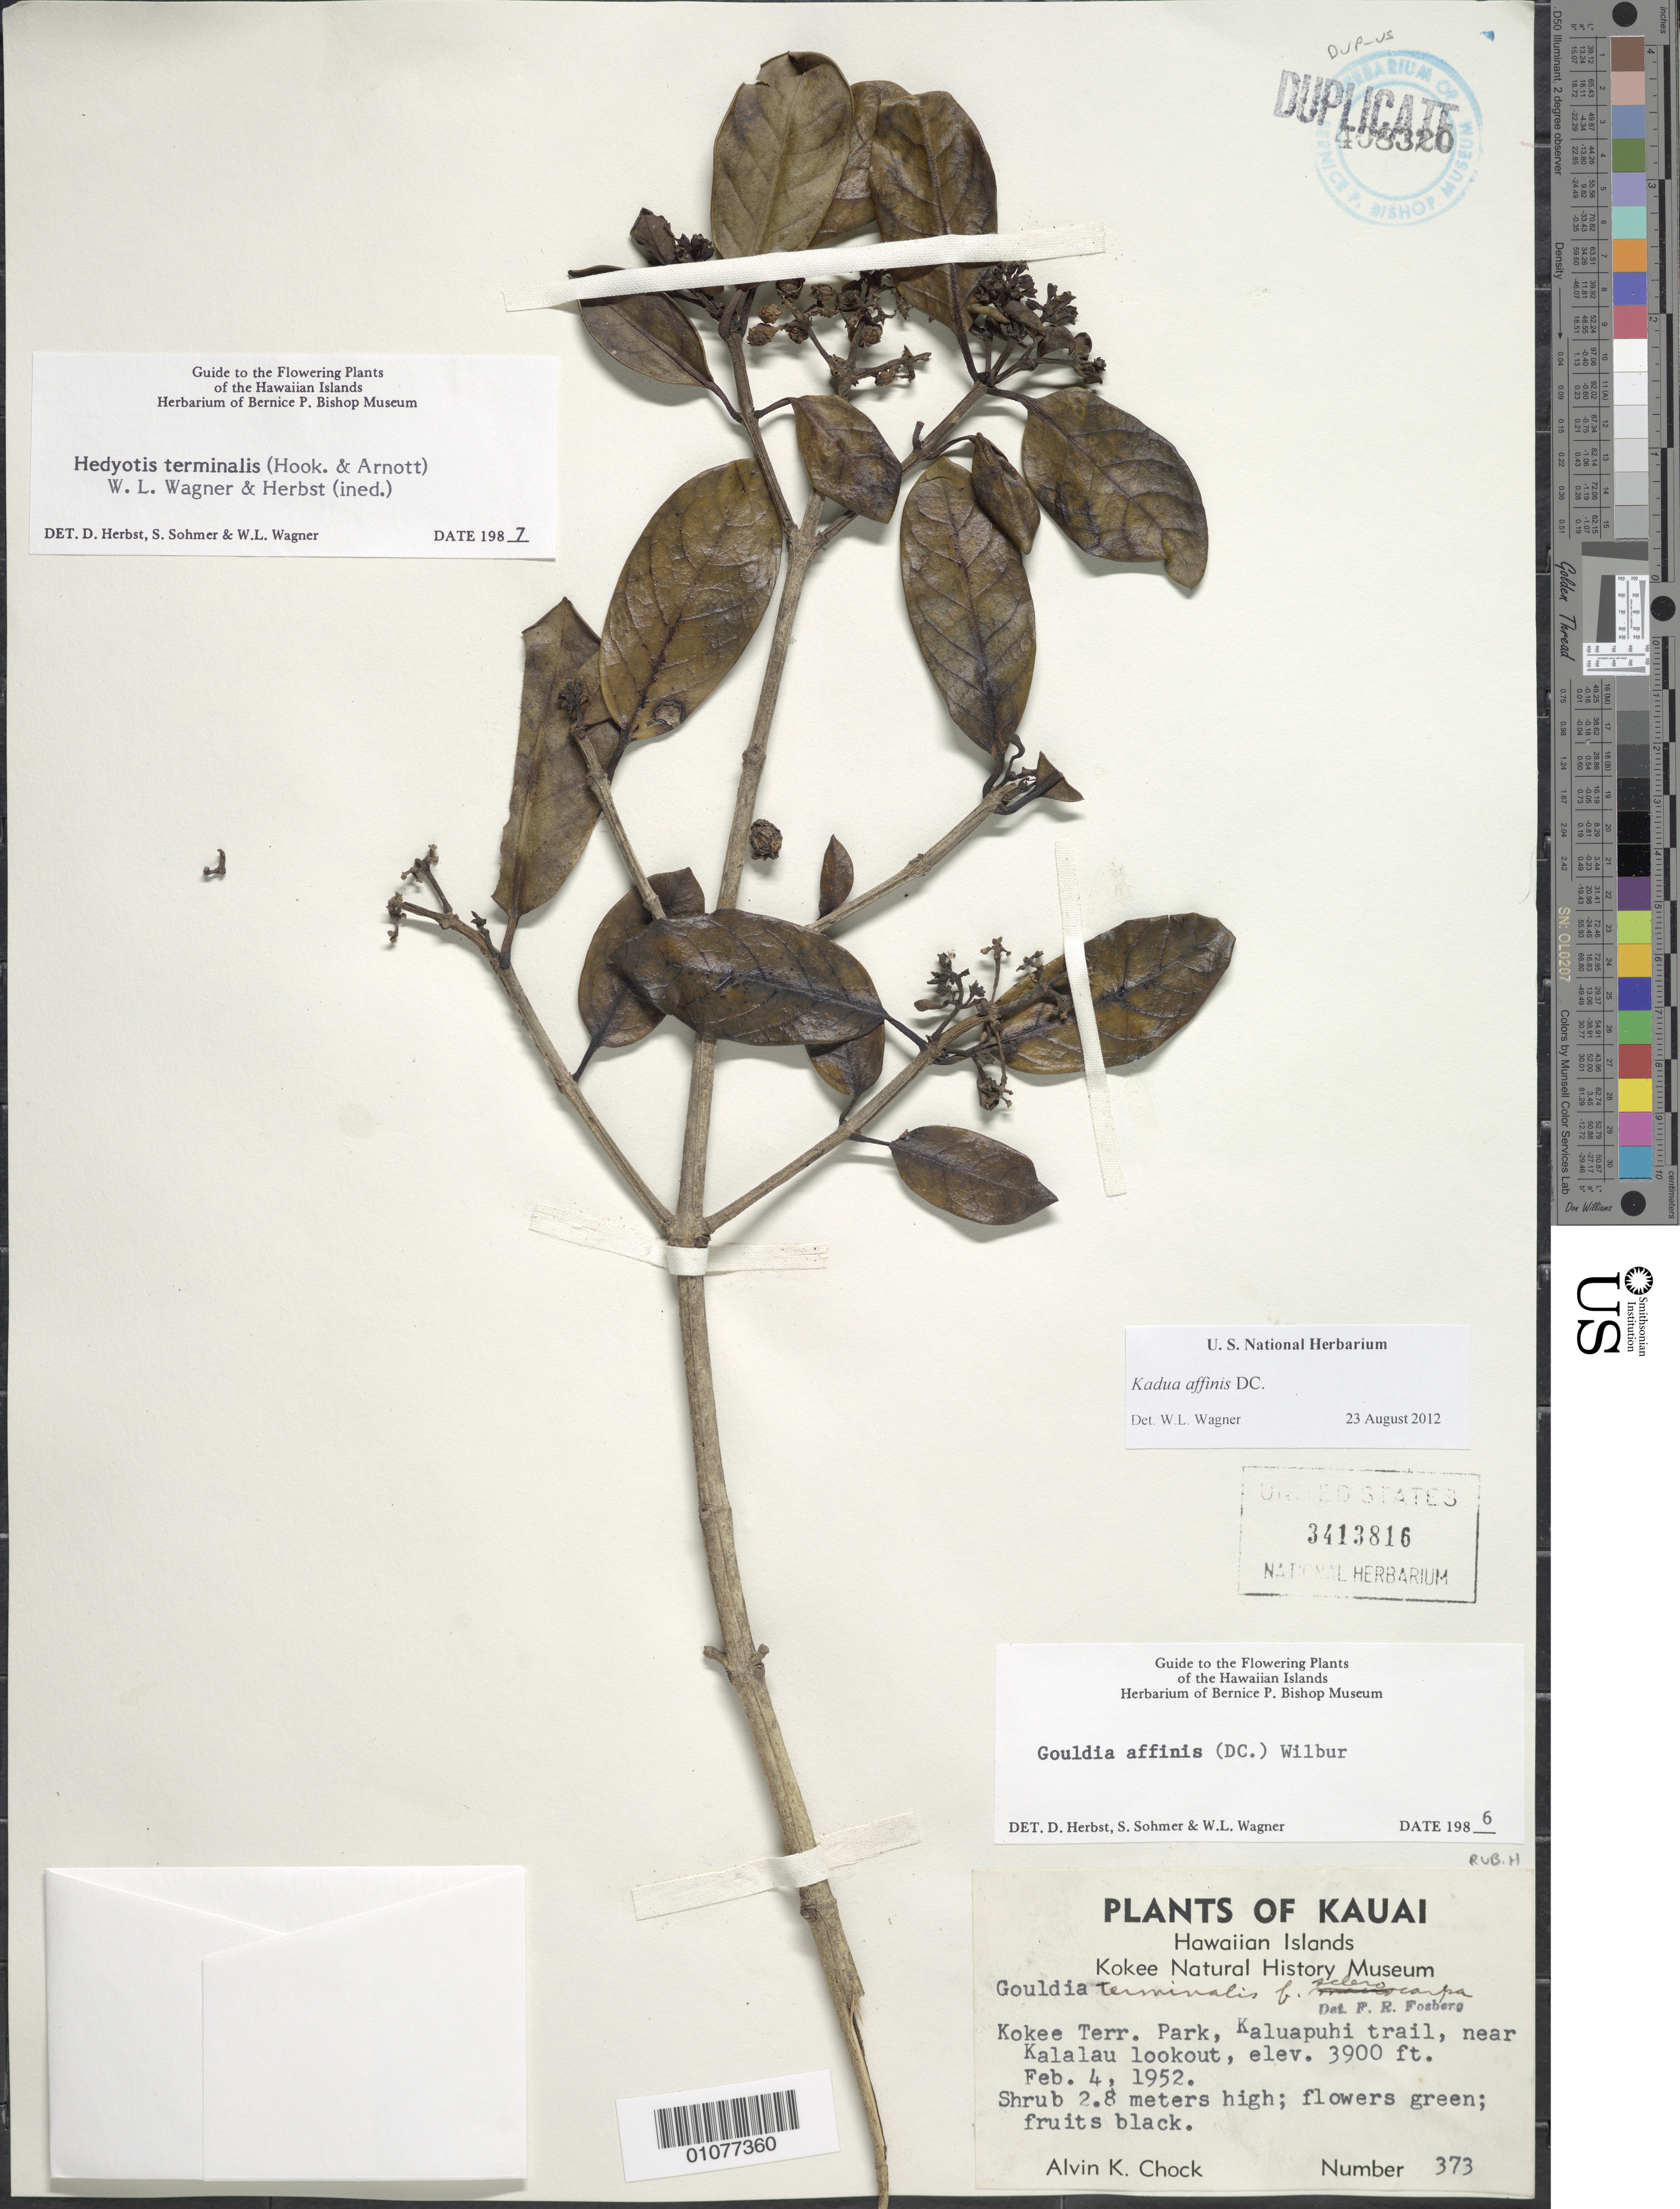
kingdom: Plantae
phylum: Tracheophyta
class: Magnoliopsida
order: Gentianales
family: Rubiaceae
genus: Kadua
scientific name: Kadua affinis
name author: DC.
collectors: A. Chock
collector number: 373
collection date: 1952-02-04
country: United States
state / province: Hawaii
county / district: Kaui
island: Kaua'i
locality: Kokee Terr. Park, Kaluapuhi trail, near Kalalau lookout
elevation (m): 1189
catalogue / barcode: US 3413816